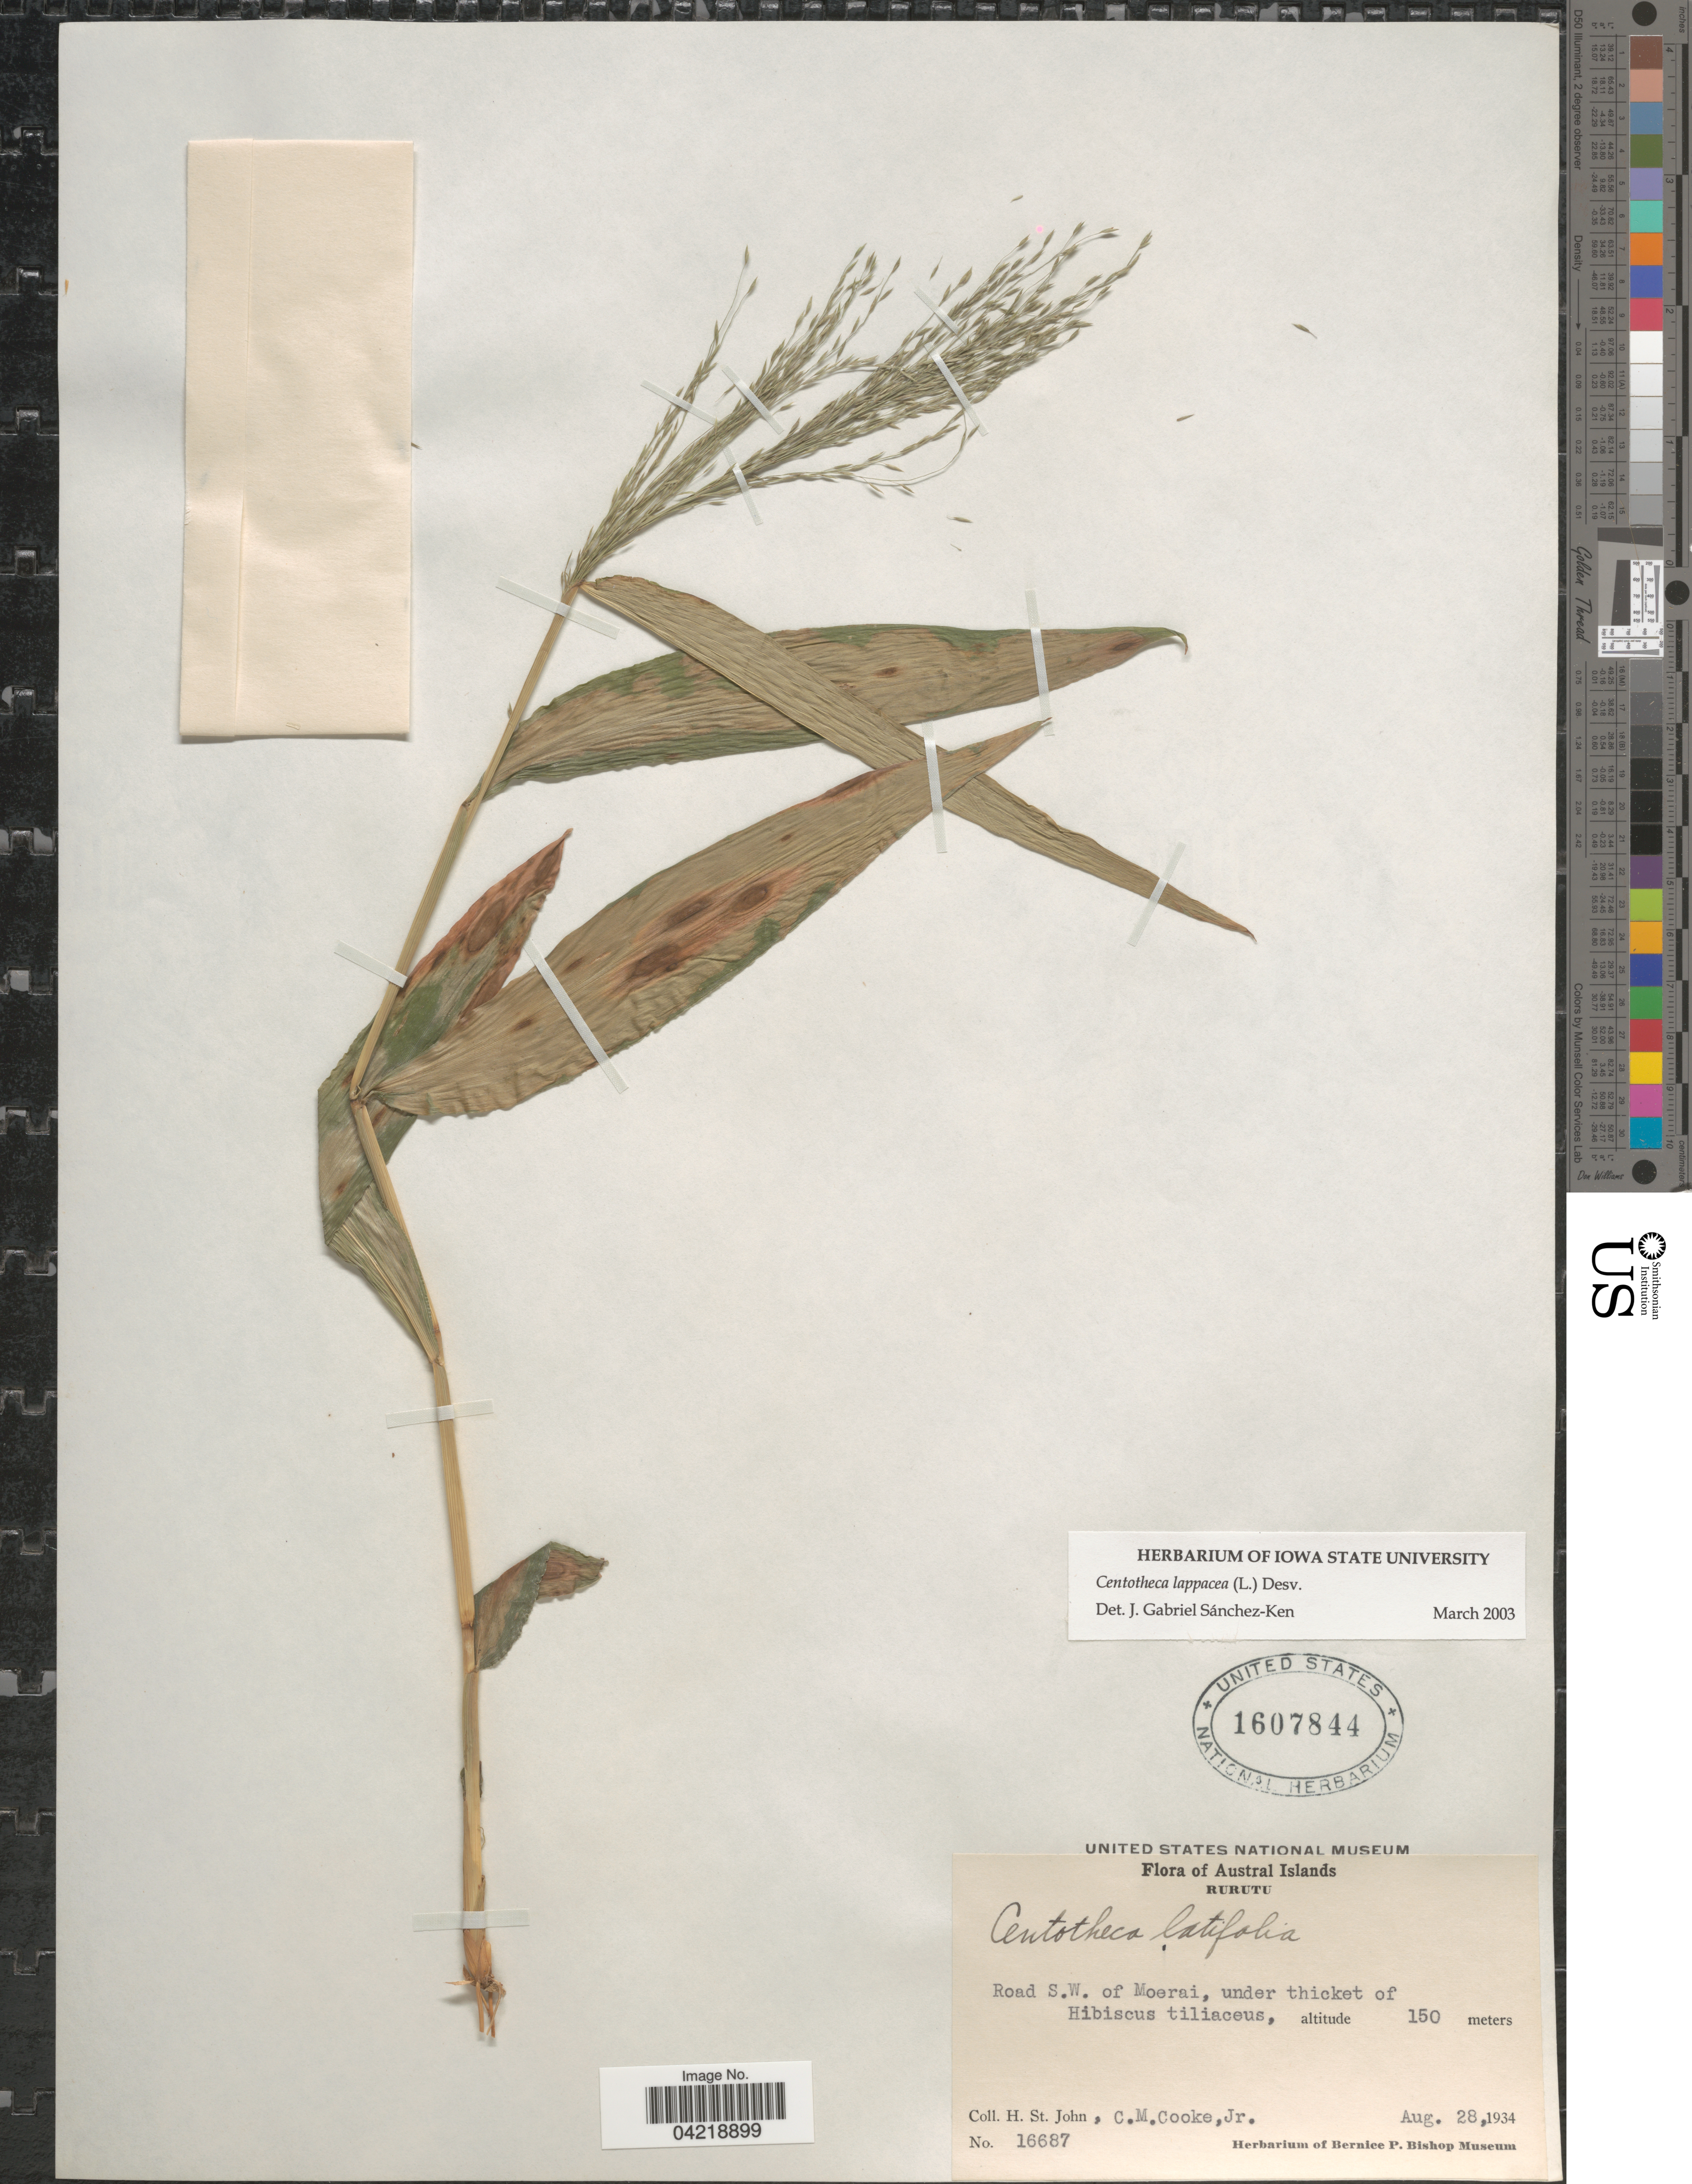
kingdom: Plantae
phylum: Tracheophyta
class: Liliopsida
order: Poales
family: Poaceae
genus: Centotheca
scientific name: Centotheca lappacea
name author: (L.) Desv.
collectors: H. St. John & C. M. Cooke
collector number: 16687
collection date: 1934-08-28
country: French Polynesia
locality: Austral Islands. Rurutu. Road S. W. of Moerai.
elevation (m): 150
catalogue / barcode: US 1607844